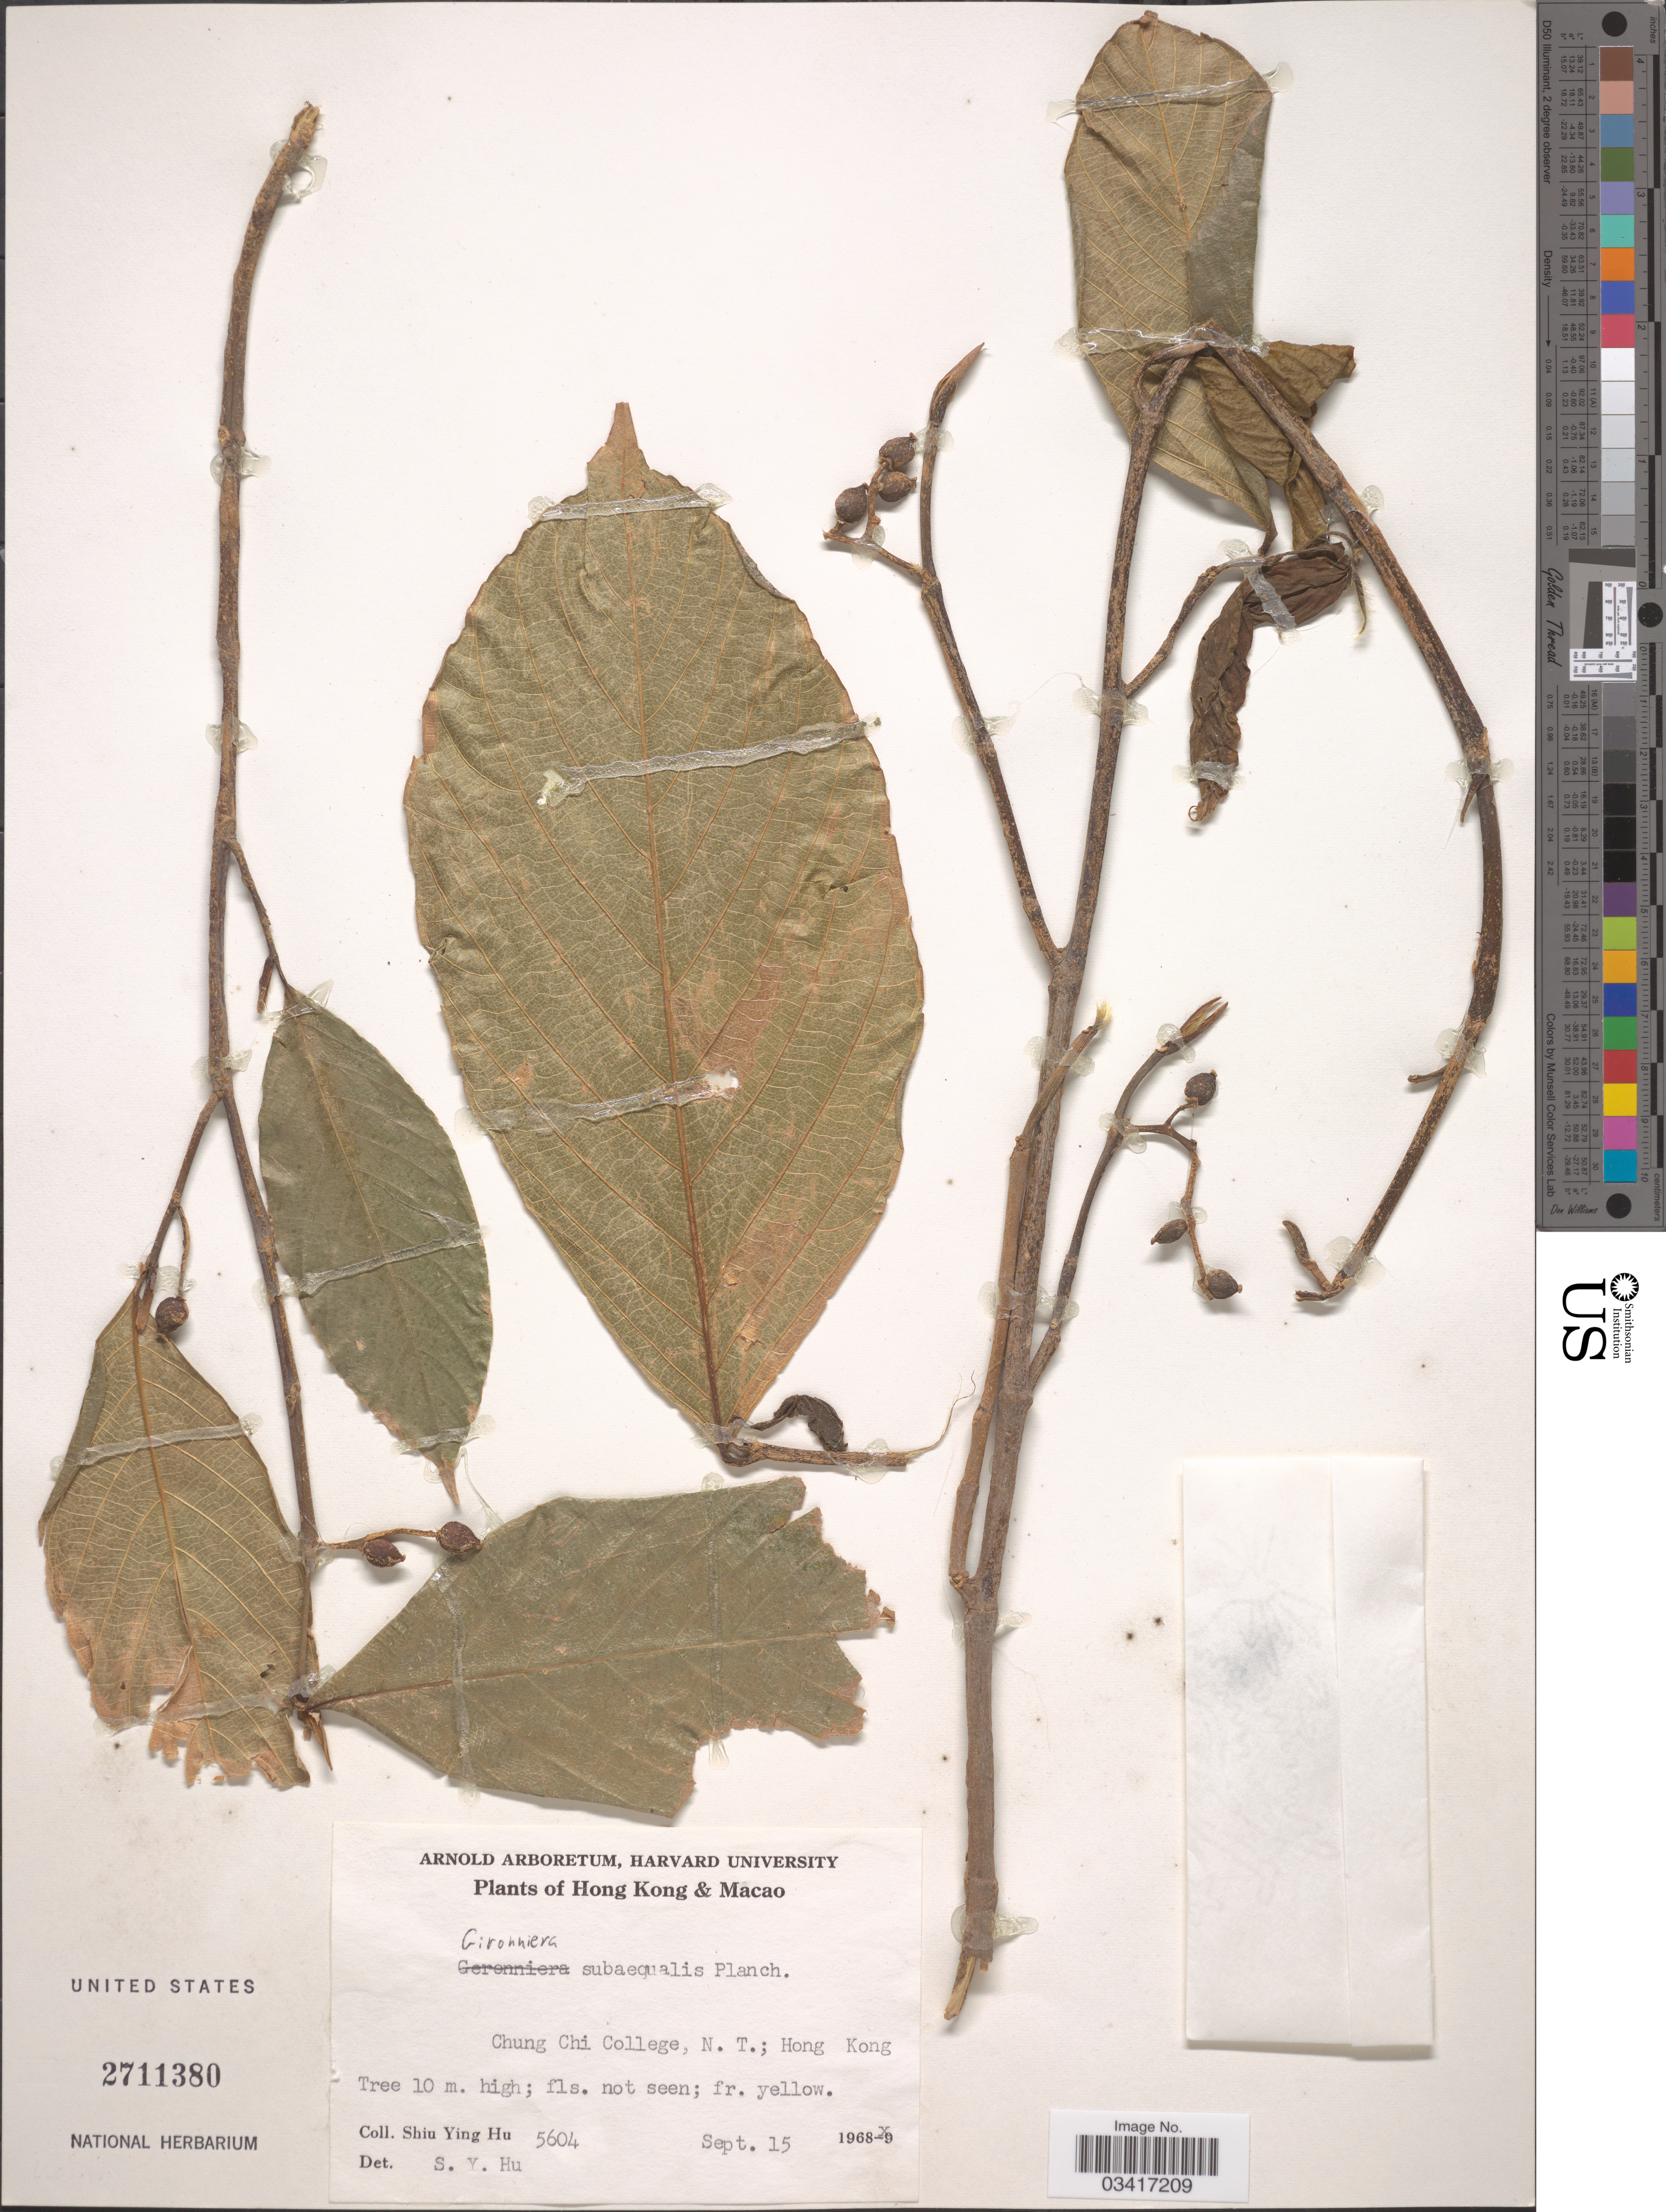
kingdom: Plantae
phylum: Tracheophyta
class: Magnoliopsida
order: Rosales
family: Cannabaceae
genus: Gironniera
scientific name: Gironniera subaequalis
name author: Planch.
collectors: S. Y. Hu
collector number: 5604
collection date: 1968-09-15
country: China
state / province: Hong Kong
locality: Chung Chi College, N. T.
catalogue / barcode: US 2711380